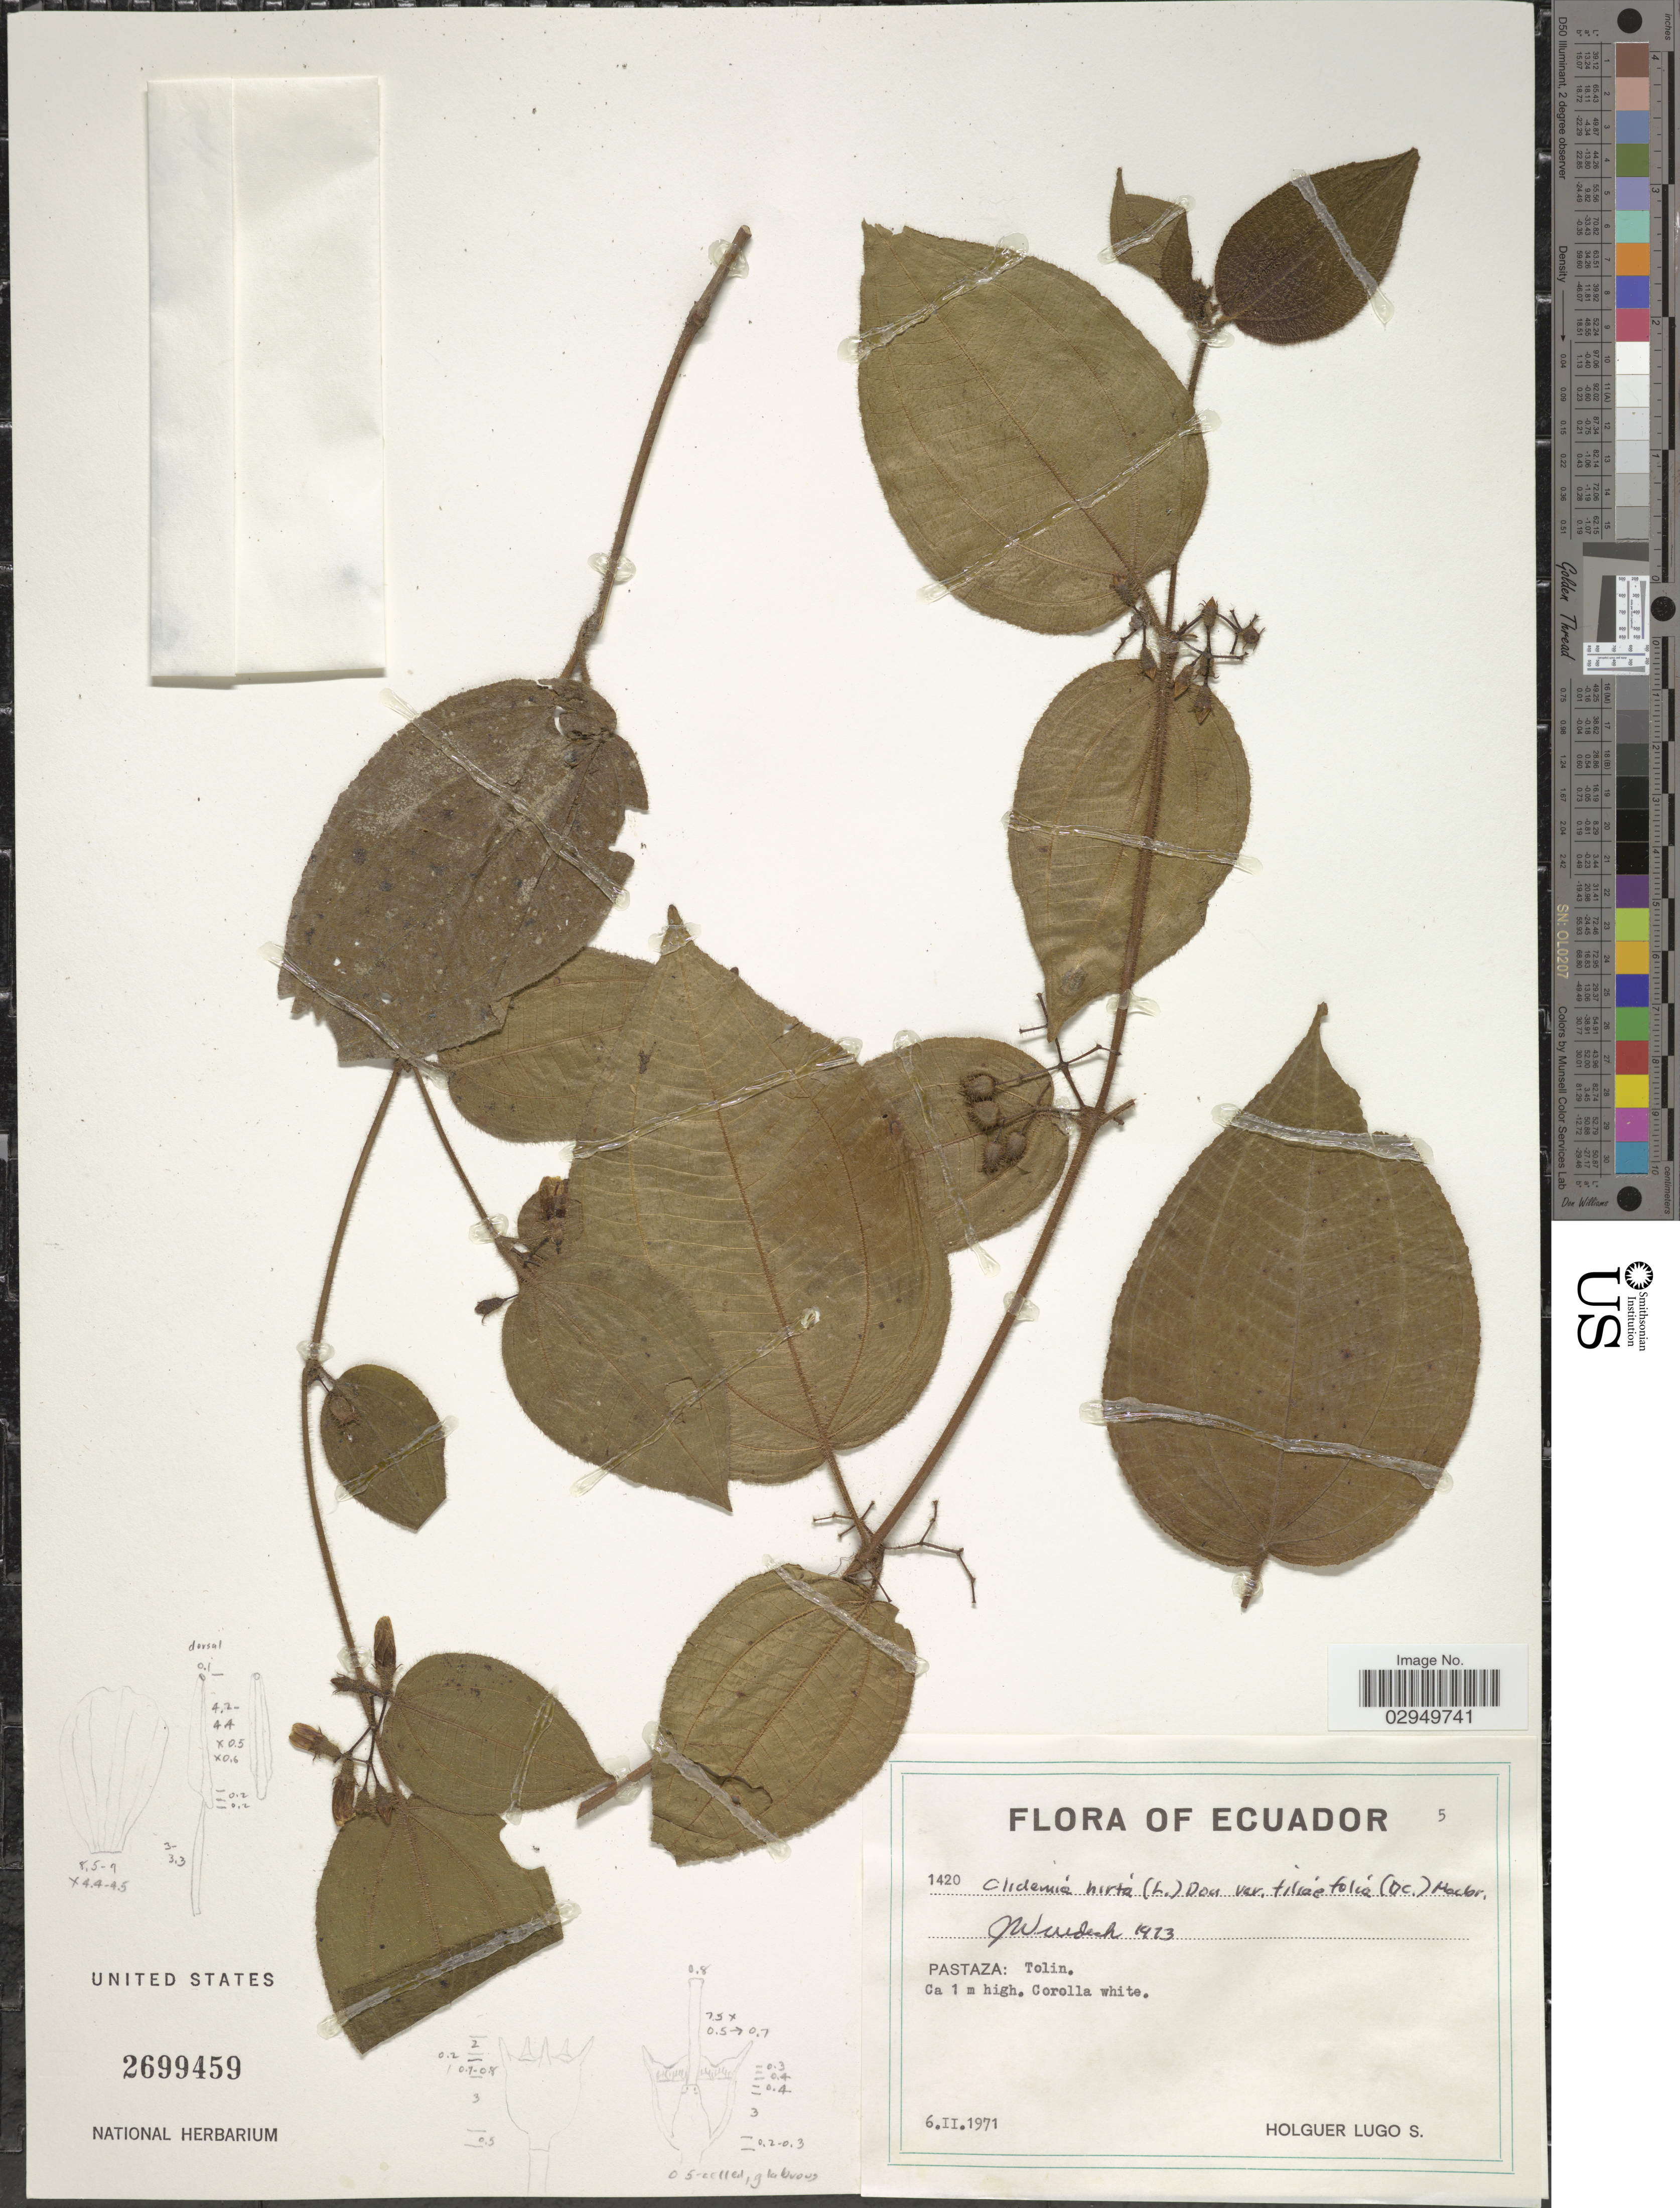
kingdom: Plantae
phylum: Tracheophyta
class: Magnoliopsida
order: Myrtales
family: Melastomataceae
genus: Clidemia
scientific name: Clidemia hirta var. tiliifolia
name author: (DC.) J.F. Macbr.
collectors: H. Lugo S.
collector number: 1420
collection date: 1971-02-06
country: Ecuador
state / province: Pastaza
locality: Tolin.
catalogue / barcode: US 2699459